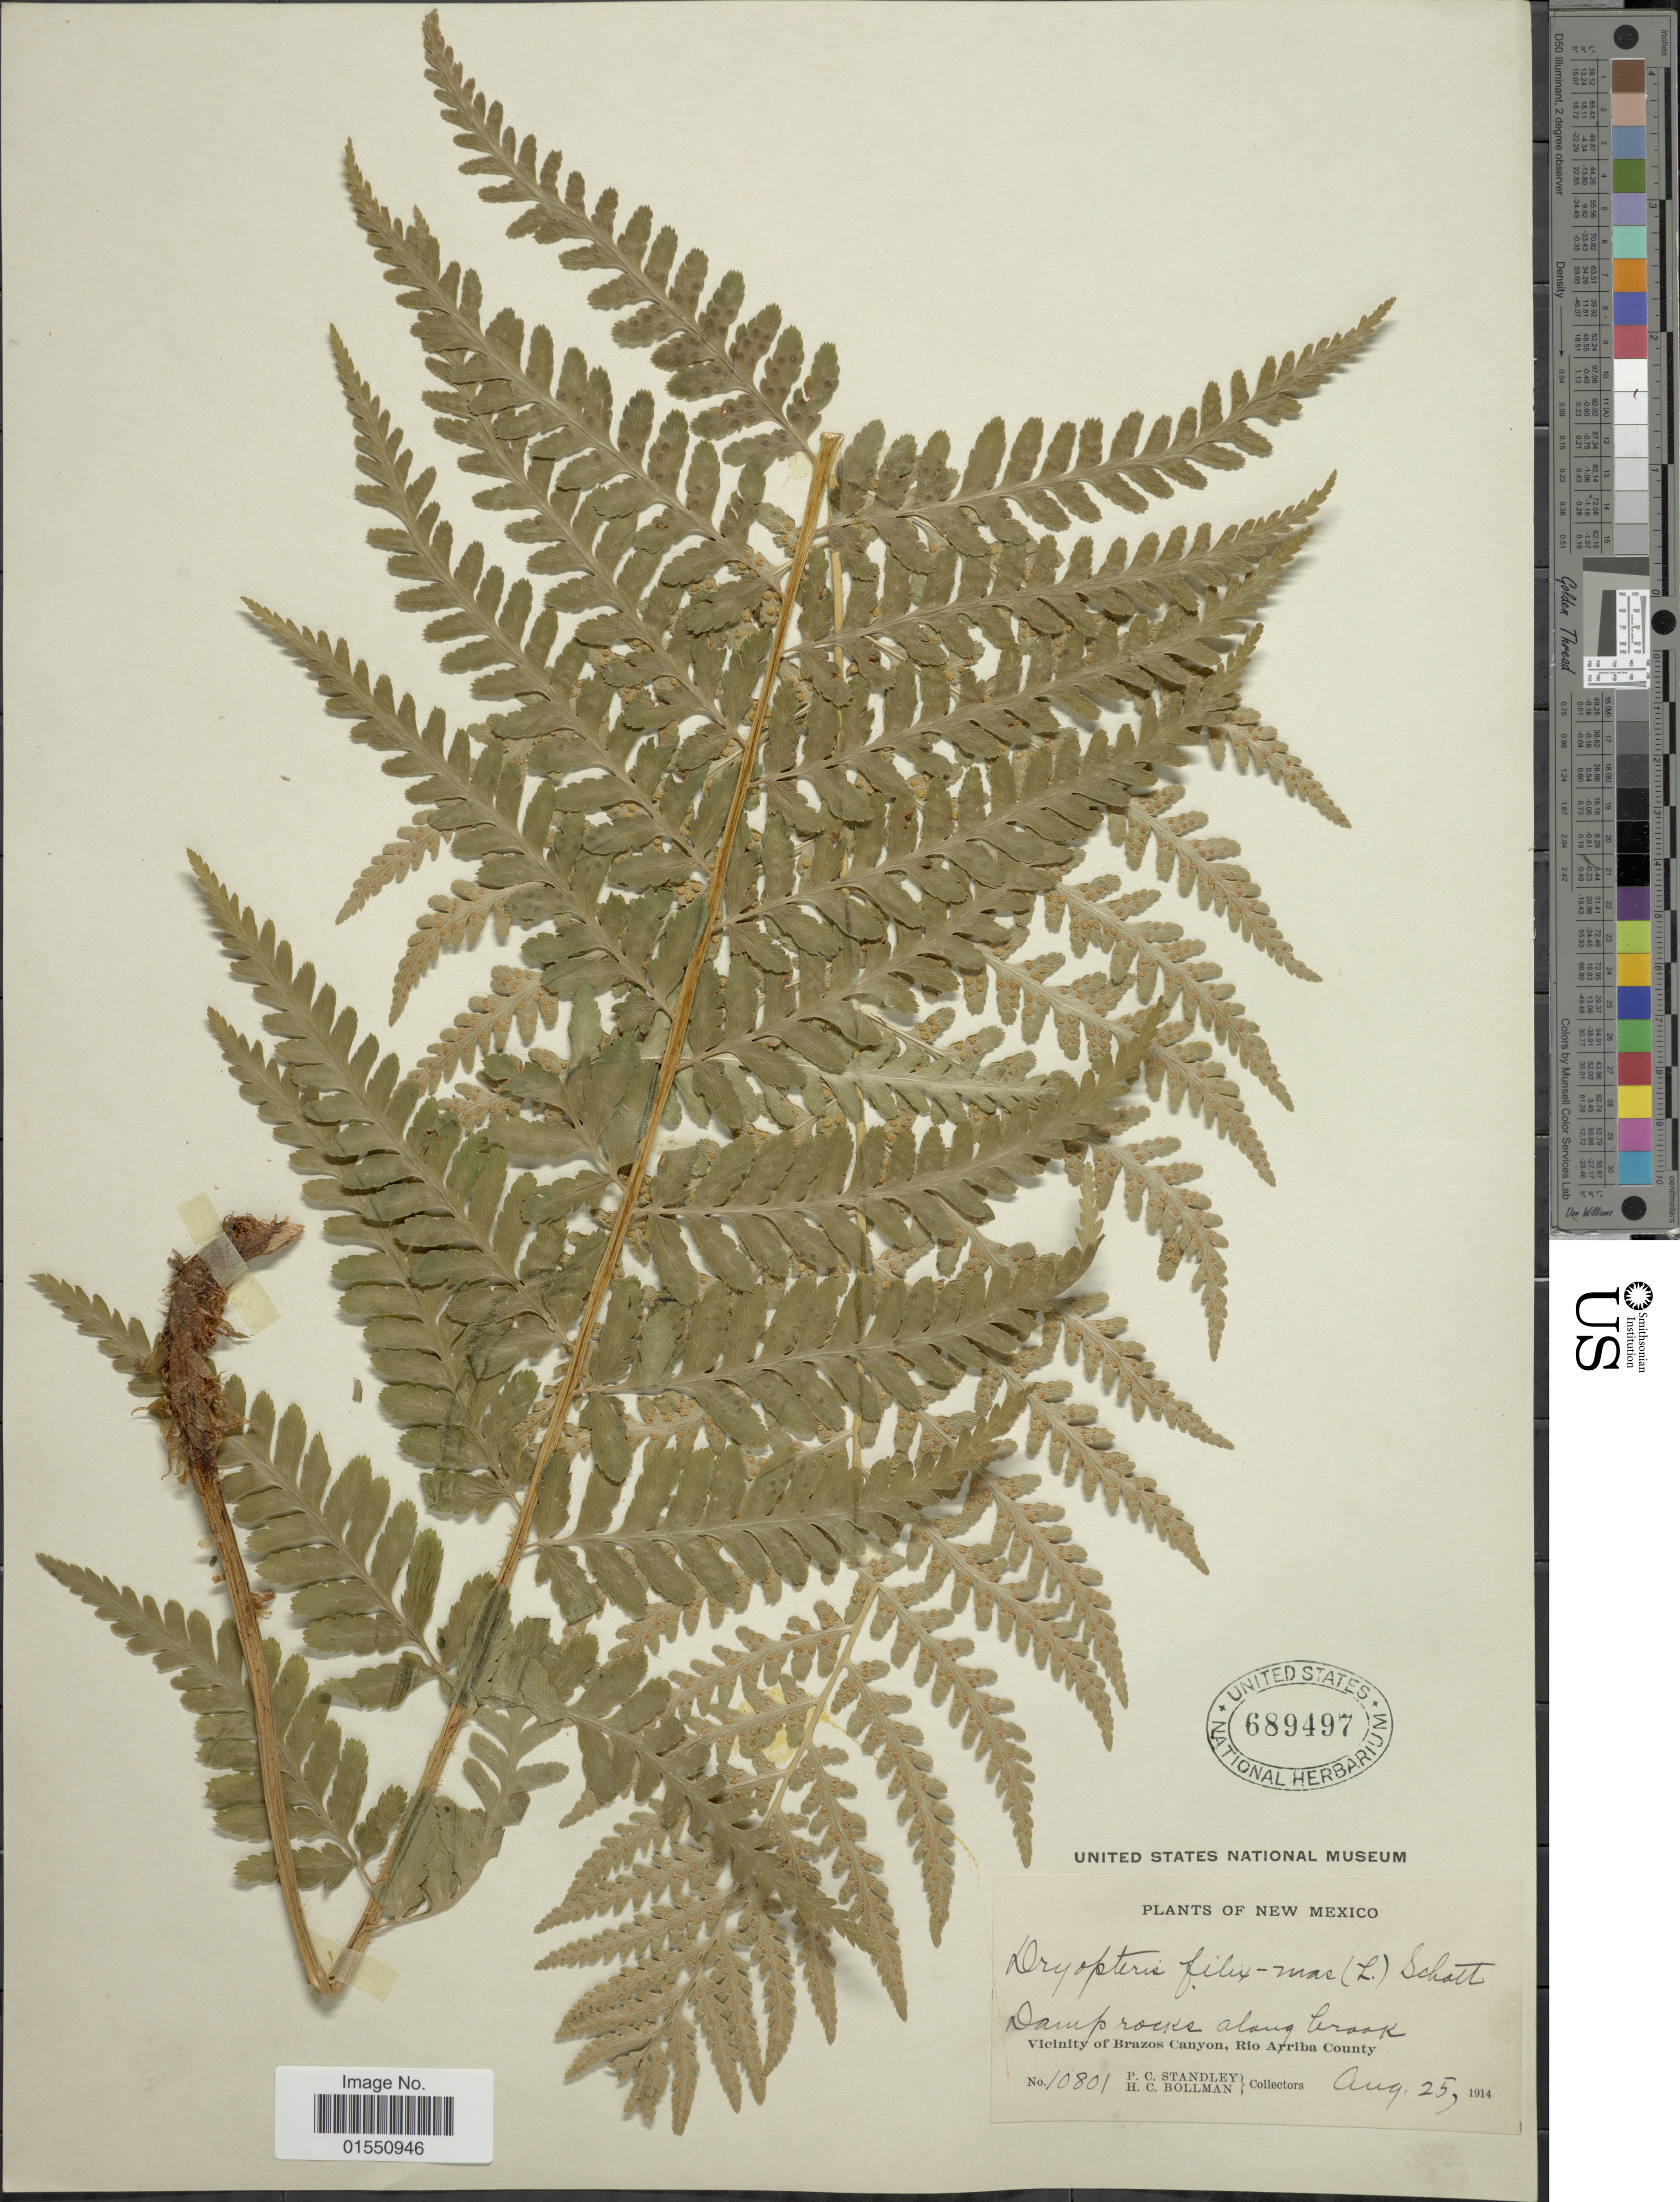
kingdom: Plantae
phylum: Tracheophyta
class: Polypodiopsida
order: Polypodiales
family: Dryopteridaceae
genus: Dryopteris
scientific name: Dryopteris filix-mas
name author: (L.) Schott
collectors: P. C. Standley & H. C. Bollman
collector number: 10801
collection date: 1914-08-25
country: United States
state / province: New Mexico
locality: Vicinity of Brazos Canyon, Rio Arriba County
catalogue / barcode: US 689497